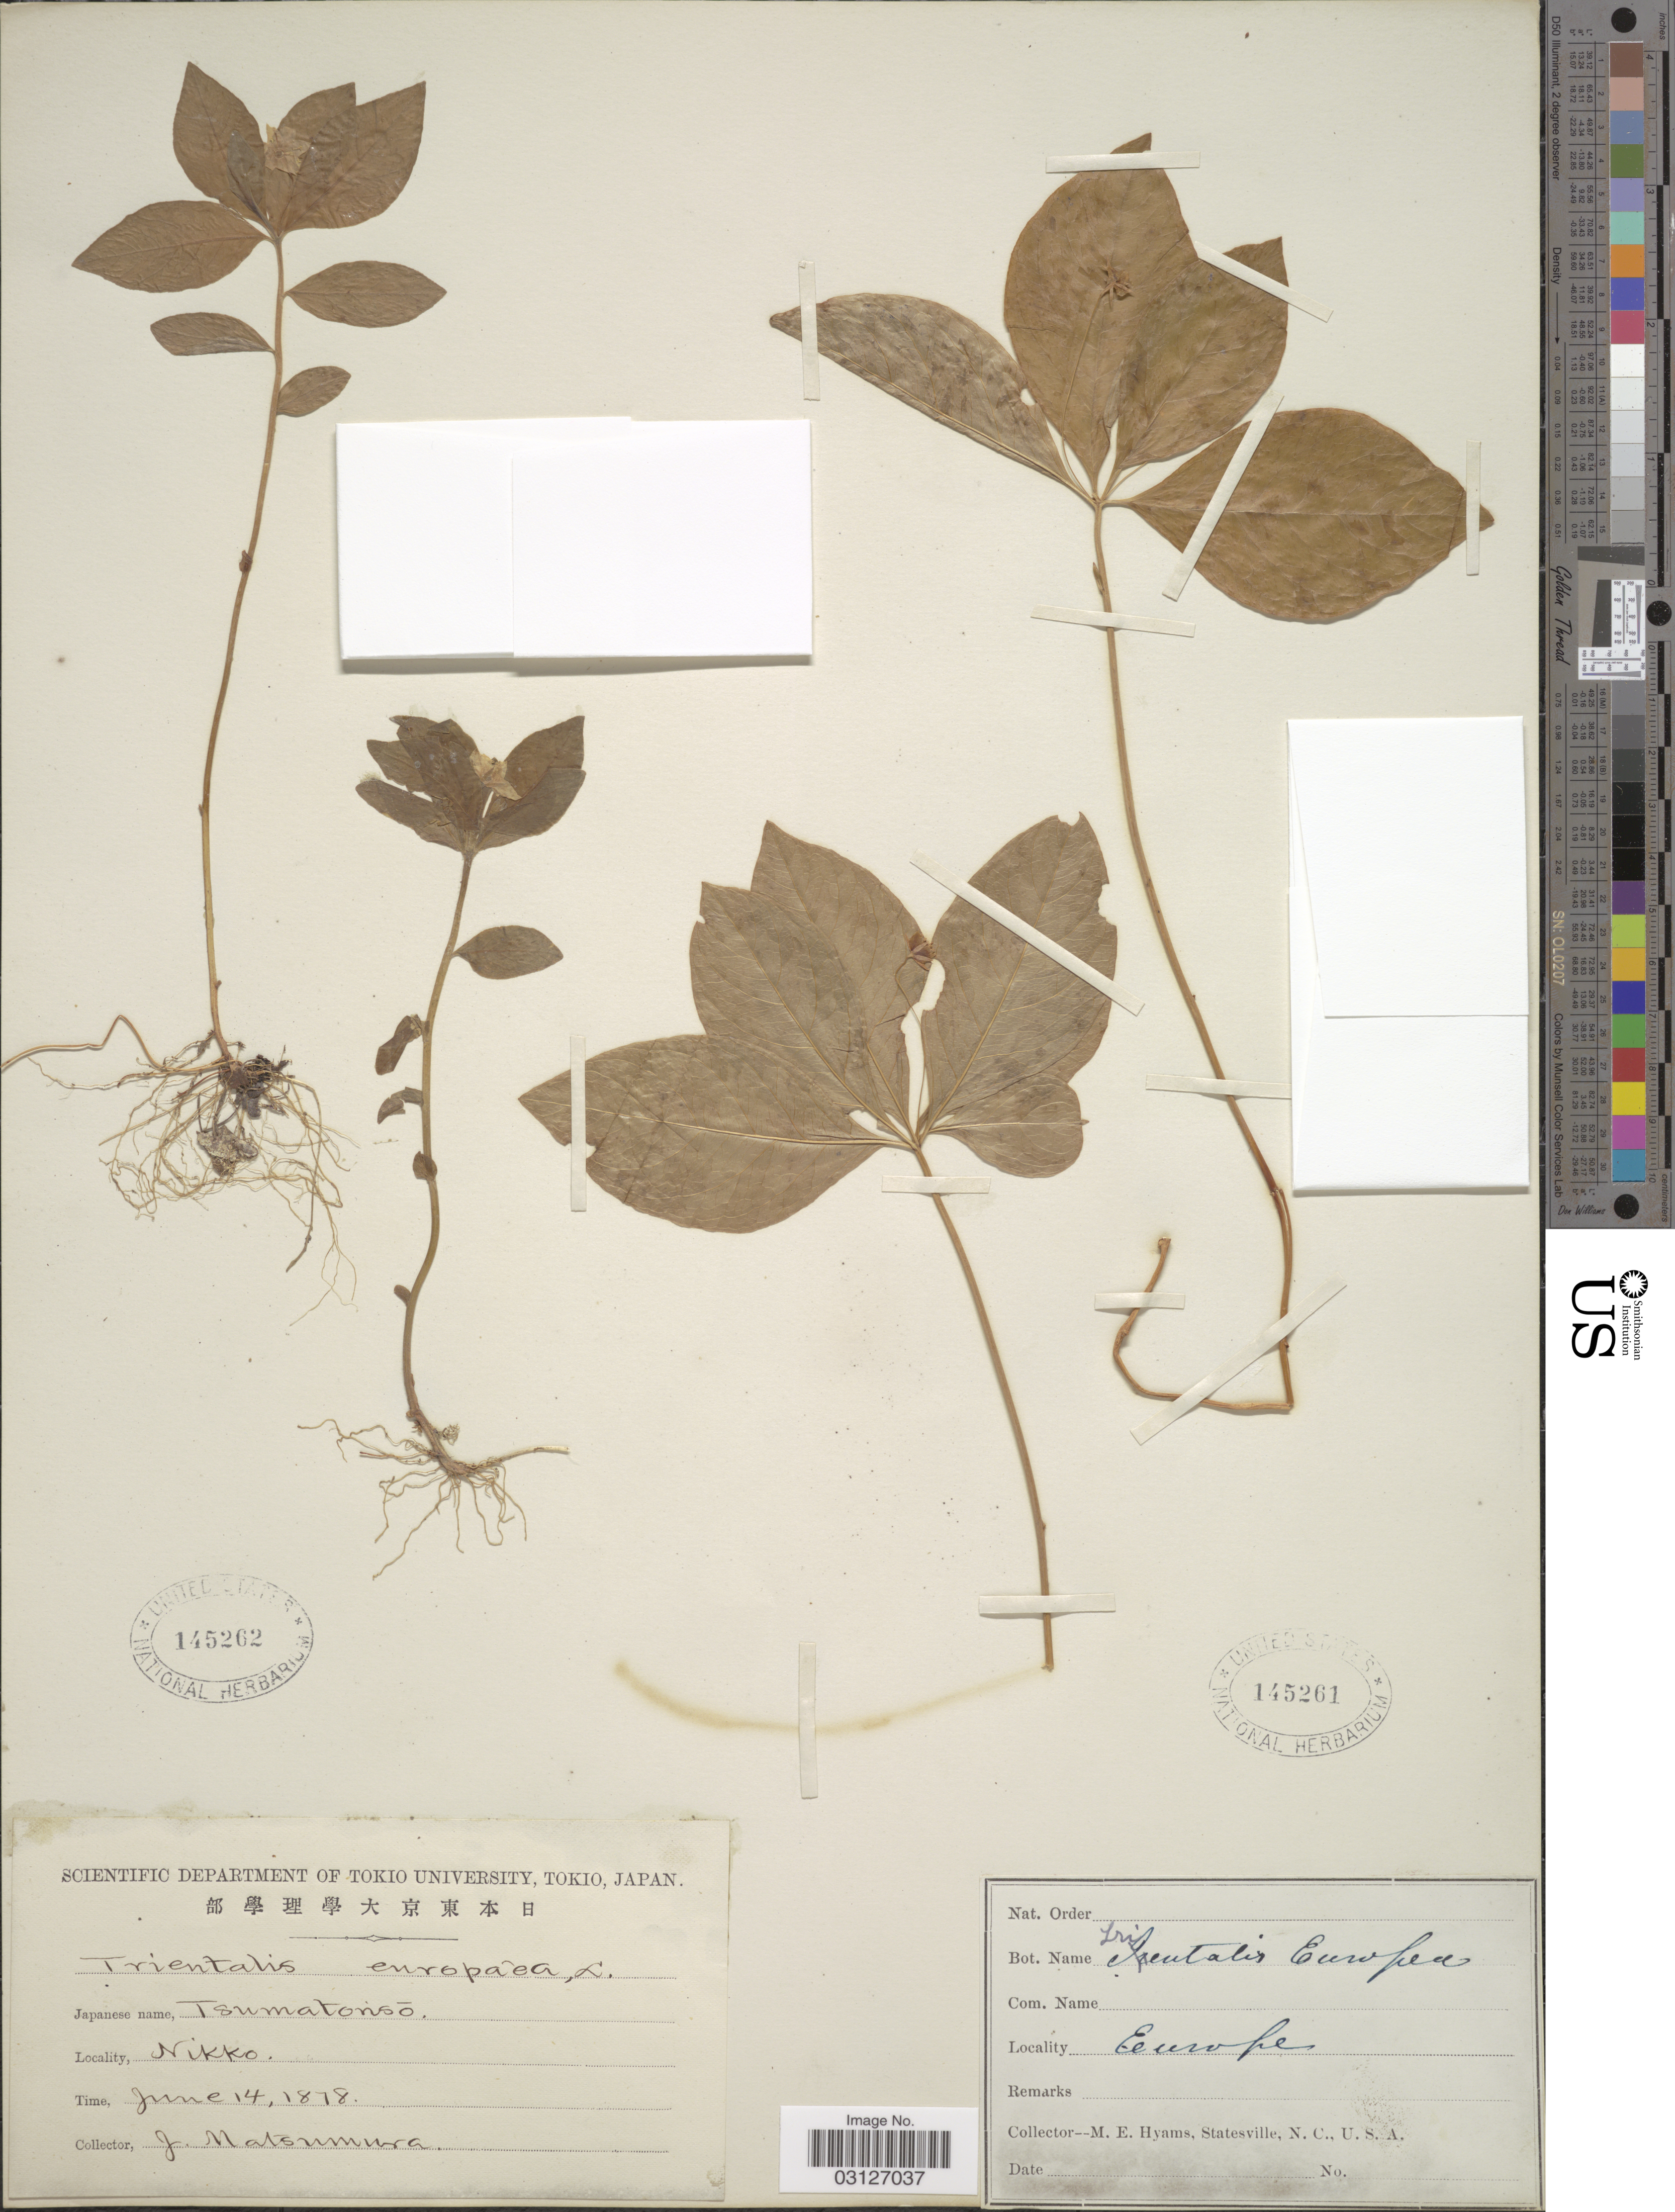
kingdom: Plantae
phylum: Tracheophyta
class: Magnoliopsida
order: Ericales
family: Primulaceae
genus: Trientalis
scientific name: Trientalis europaea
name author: L.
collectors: J. Matsumura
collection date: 1878-06-14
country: Japan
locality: Nikko.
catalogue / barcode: US 145262